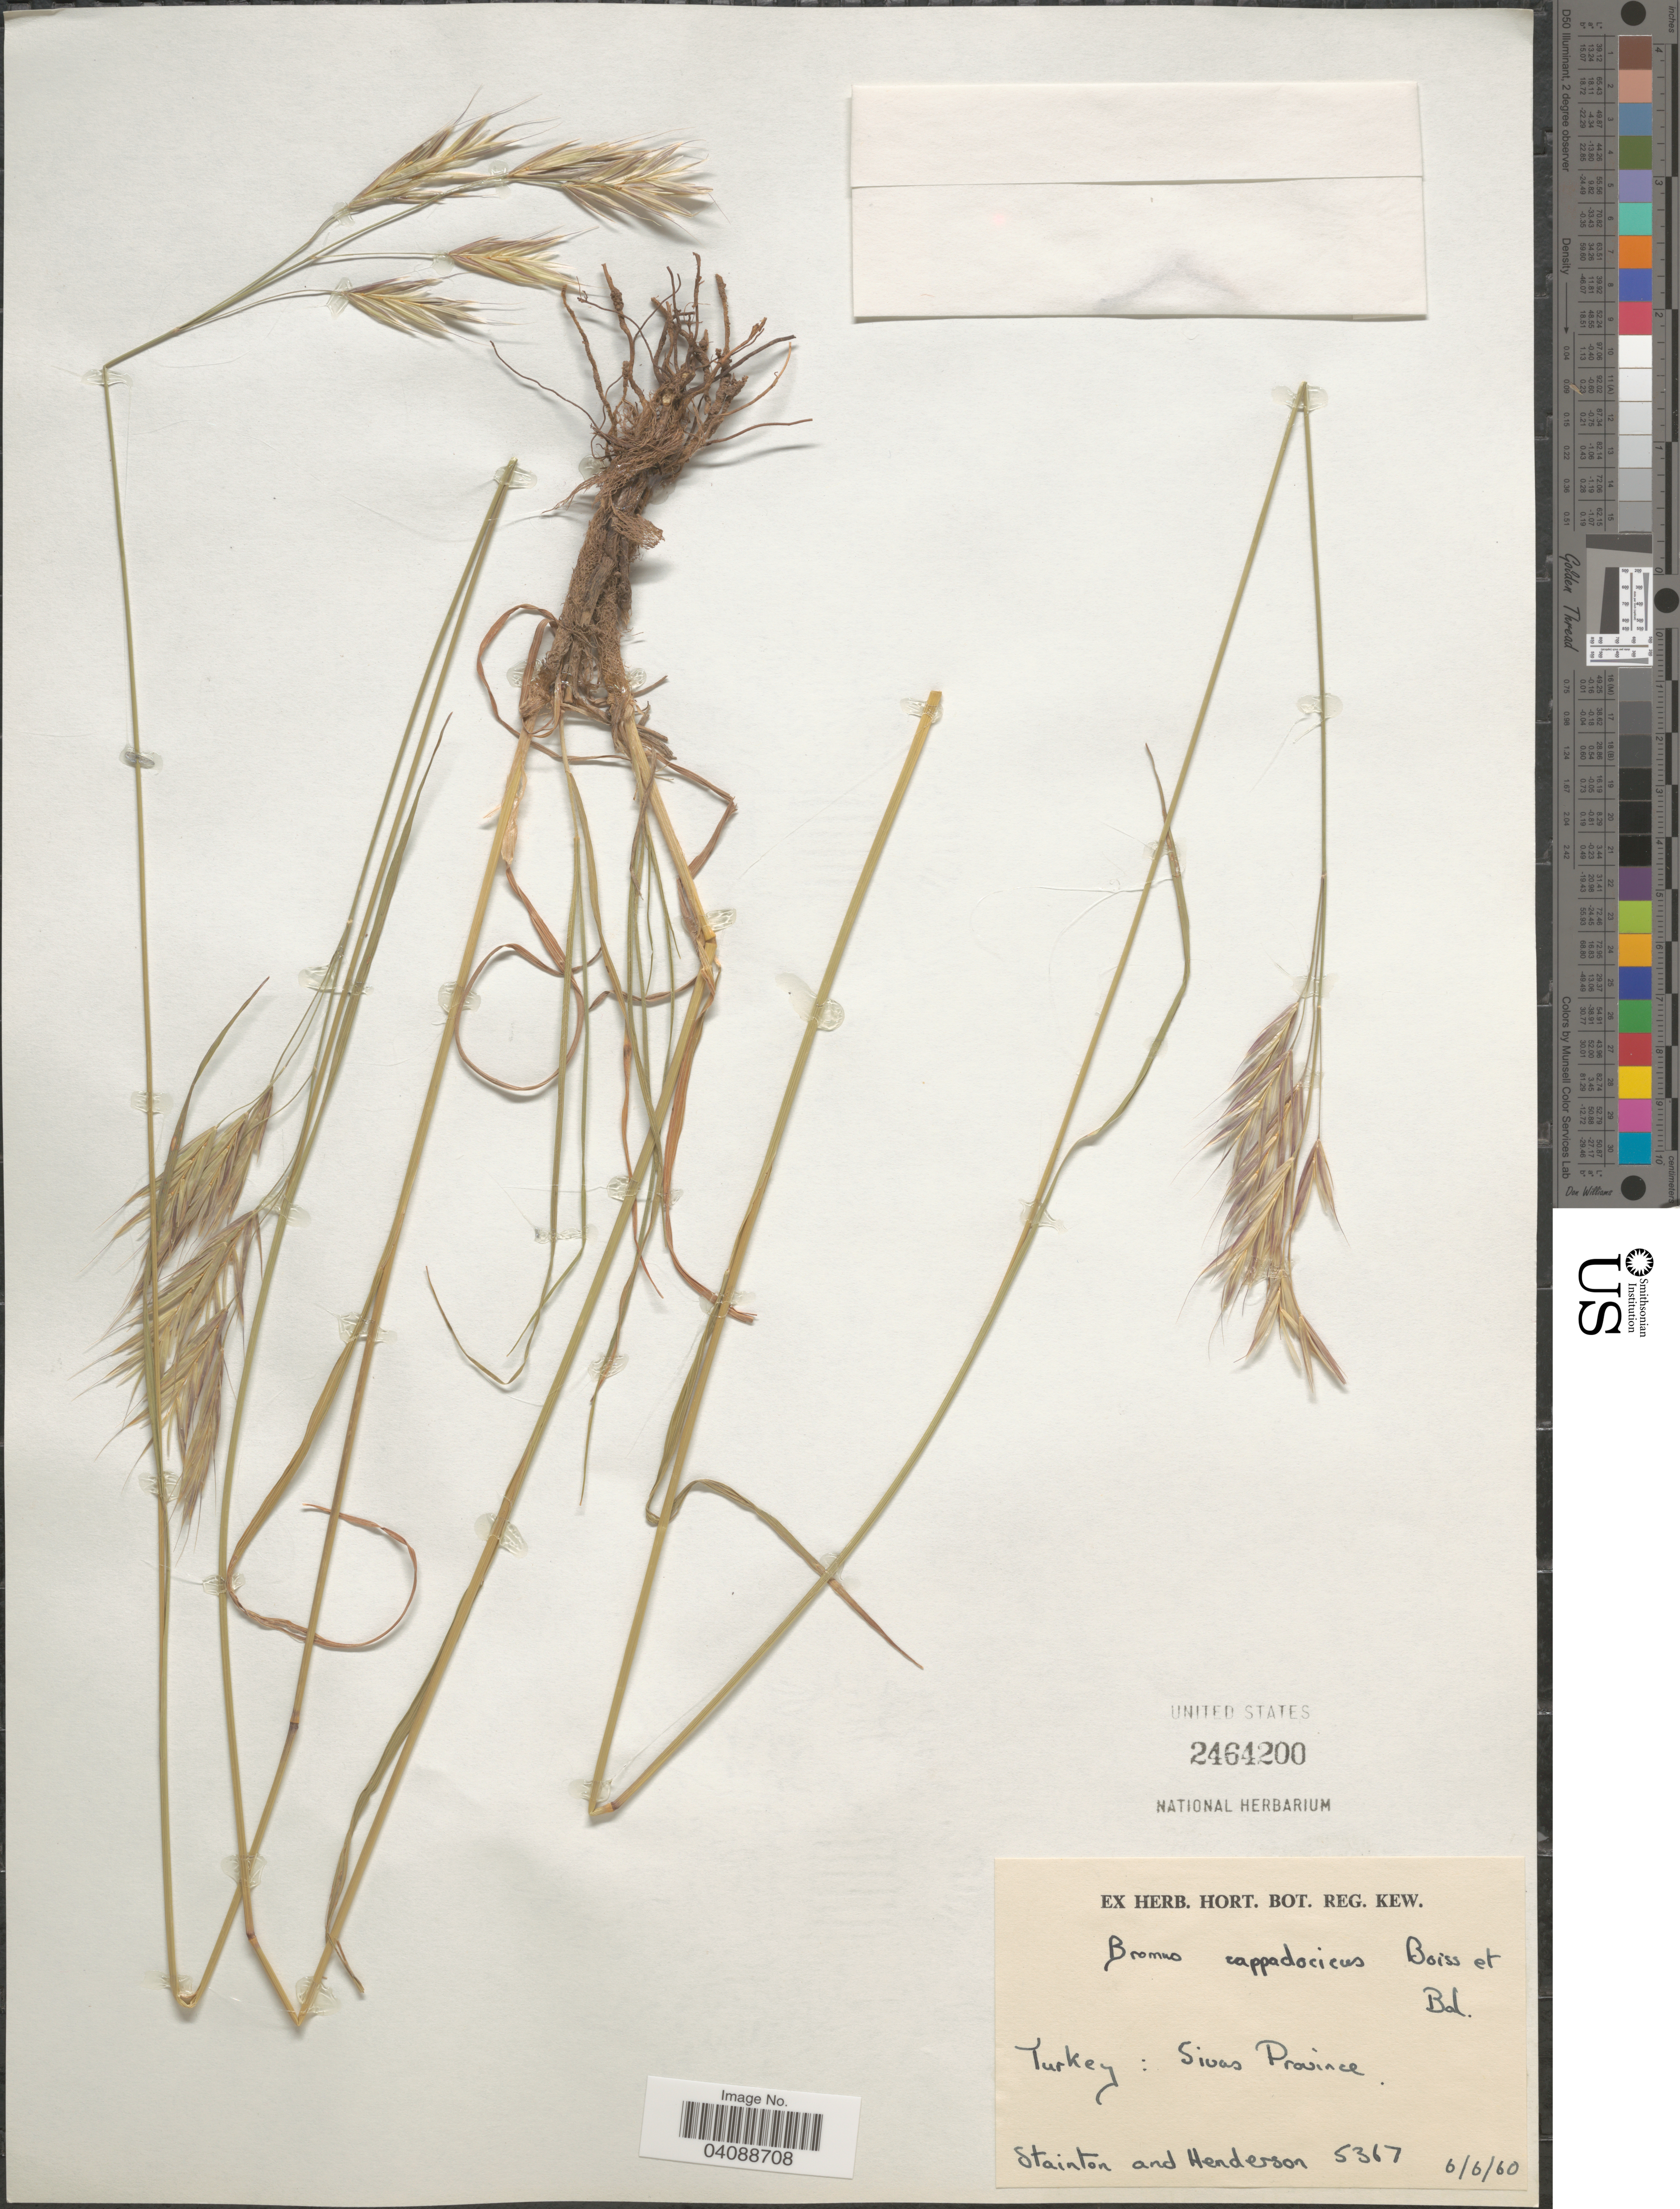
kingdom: Plantae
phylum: Tracheophyta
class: Liliopsida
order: Poales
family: Poaceae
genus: Bromus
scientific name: Bromus cappadocicus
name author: Boiss. & Balansa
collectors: -. Stainton & -. Henderson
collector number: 5367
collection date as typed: Transcribed d/m/y: 6/6/60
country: Turkey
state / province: Sivas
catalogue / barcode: US 2464200